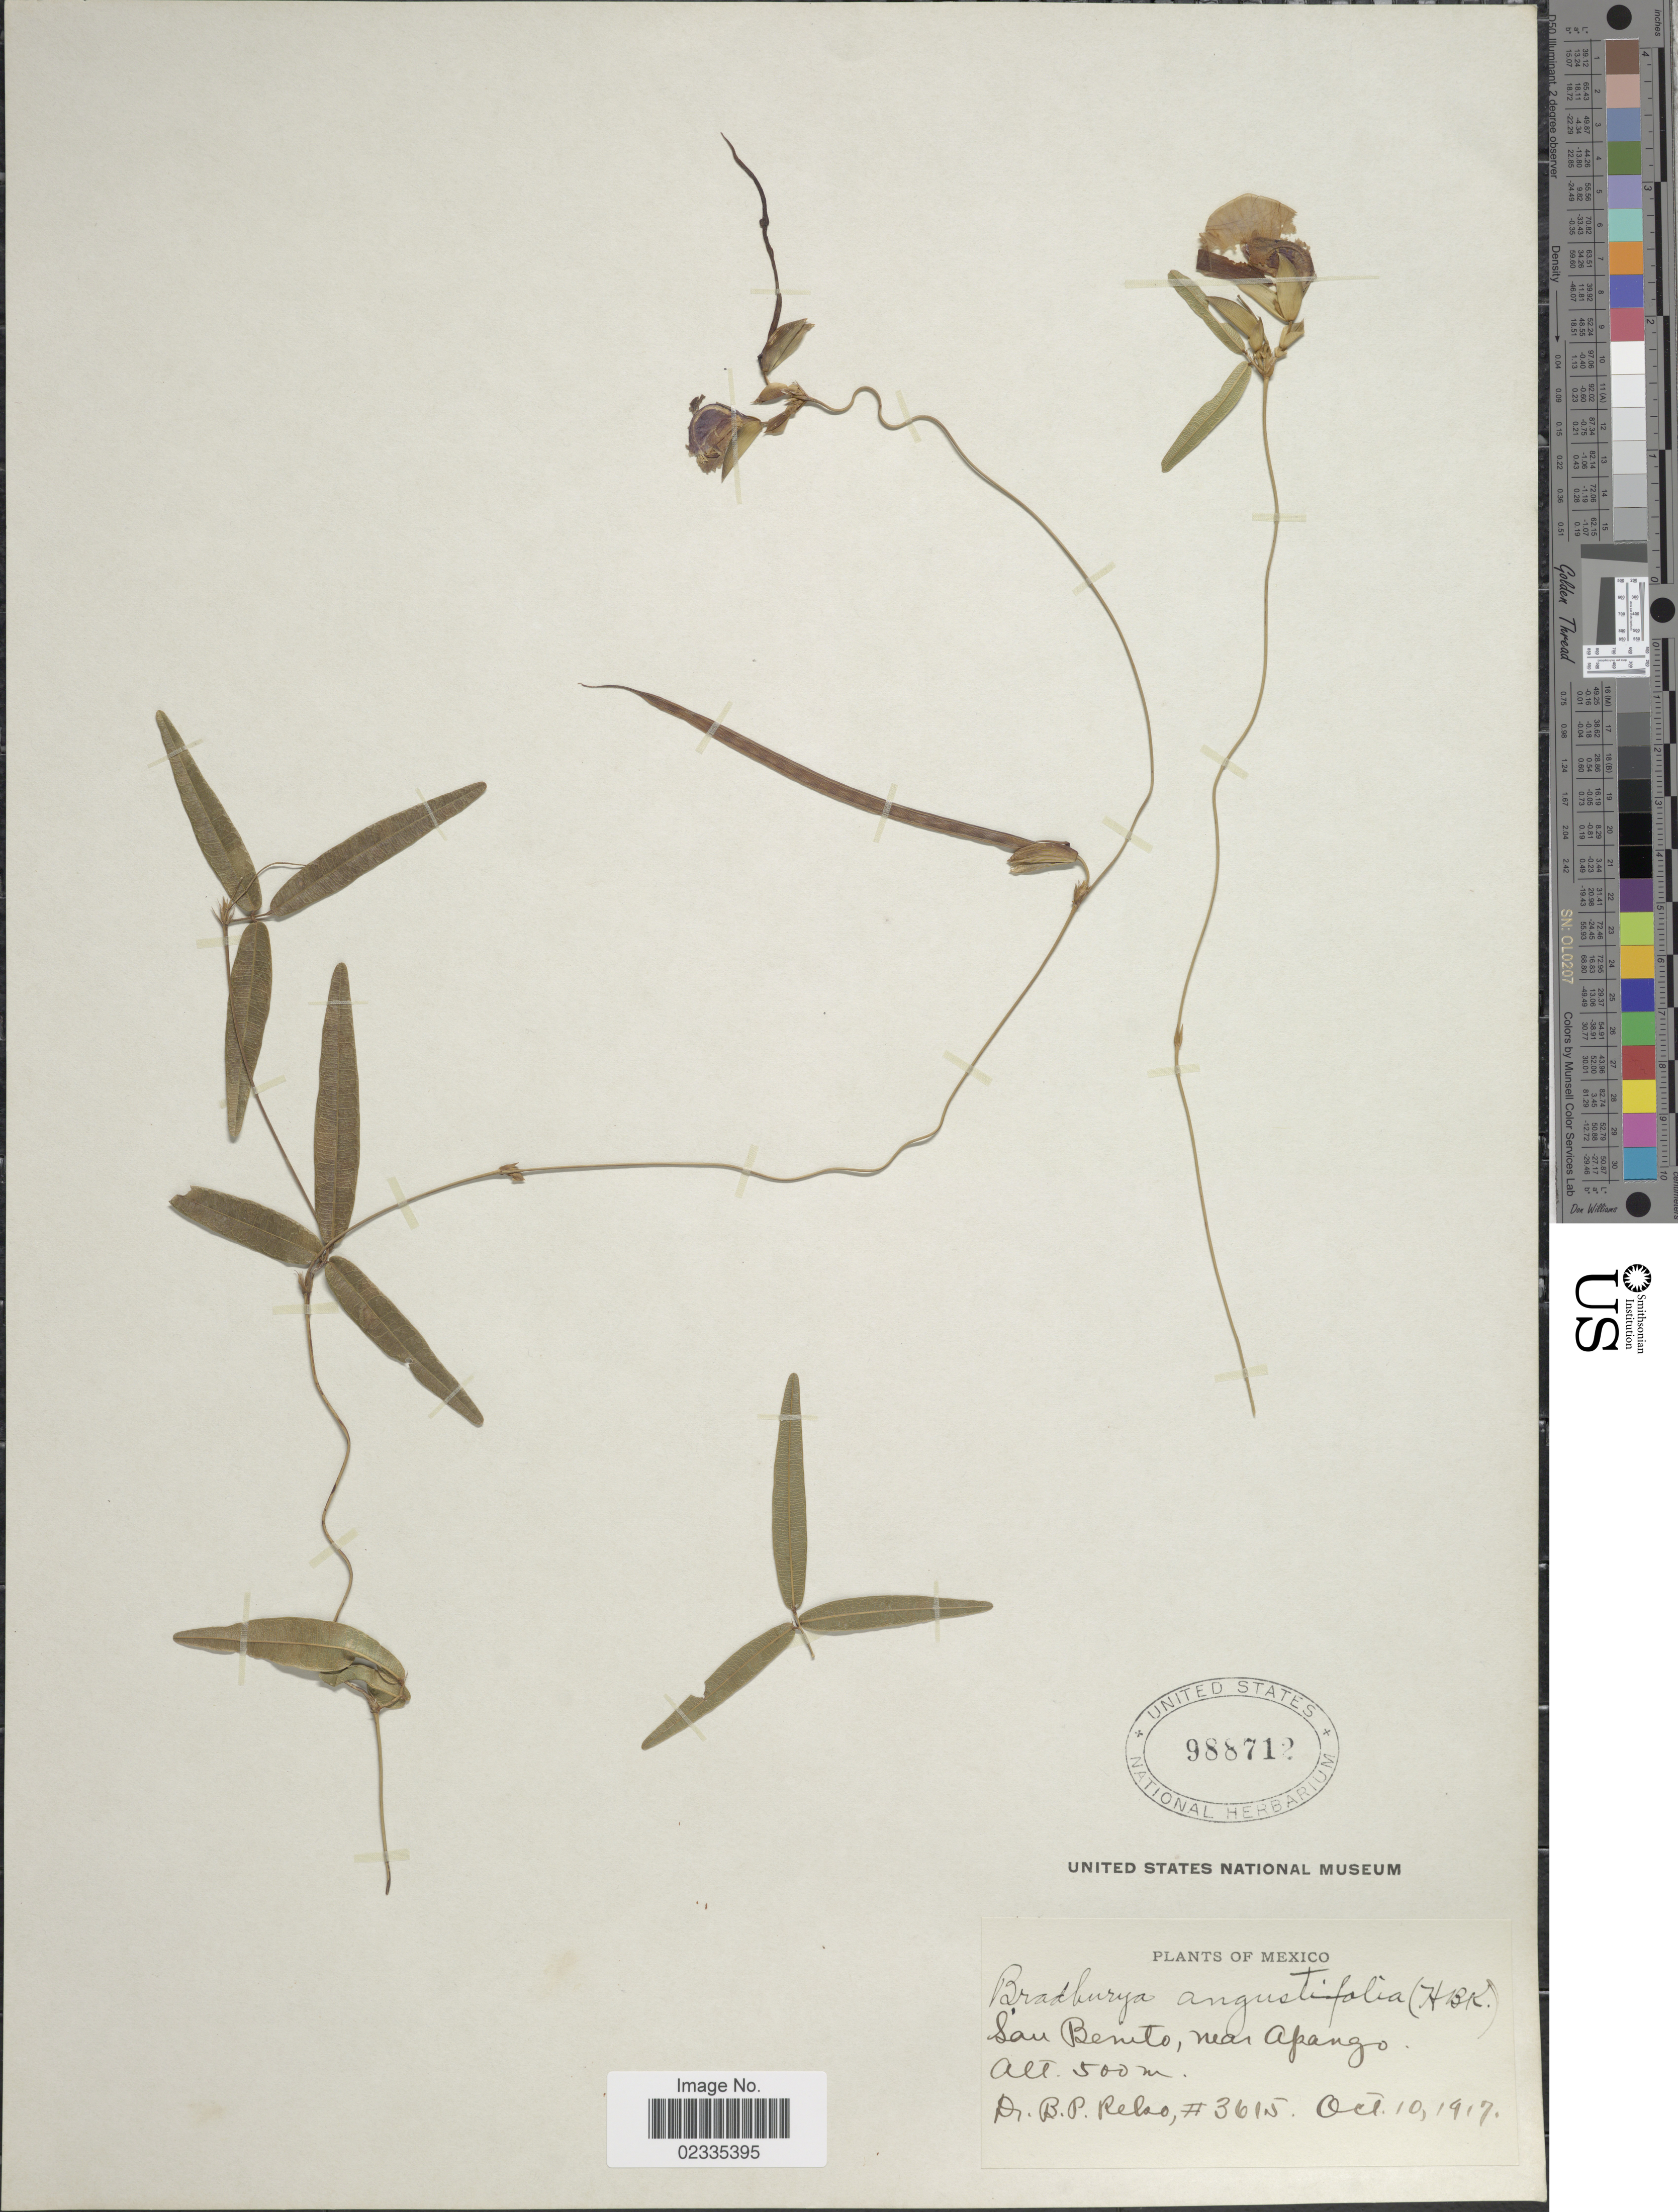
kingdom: Plantae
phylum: Tracheophyta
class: Magnoliopsida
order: Fabales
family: Fabaceae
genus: Centrosema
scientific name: Centrosema angustifolium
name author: (Kunth) Benth.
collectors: B. P. Reko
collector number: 3615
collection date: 1917-10-10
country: Mexico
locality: San Benito, near Apango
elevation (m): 500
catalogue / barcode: US 988712